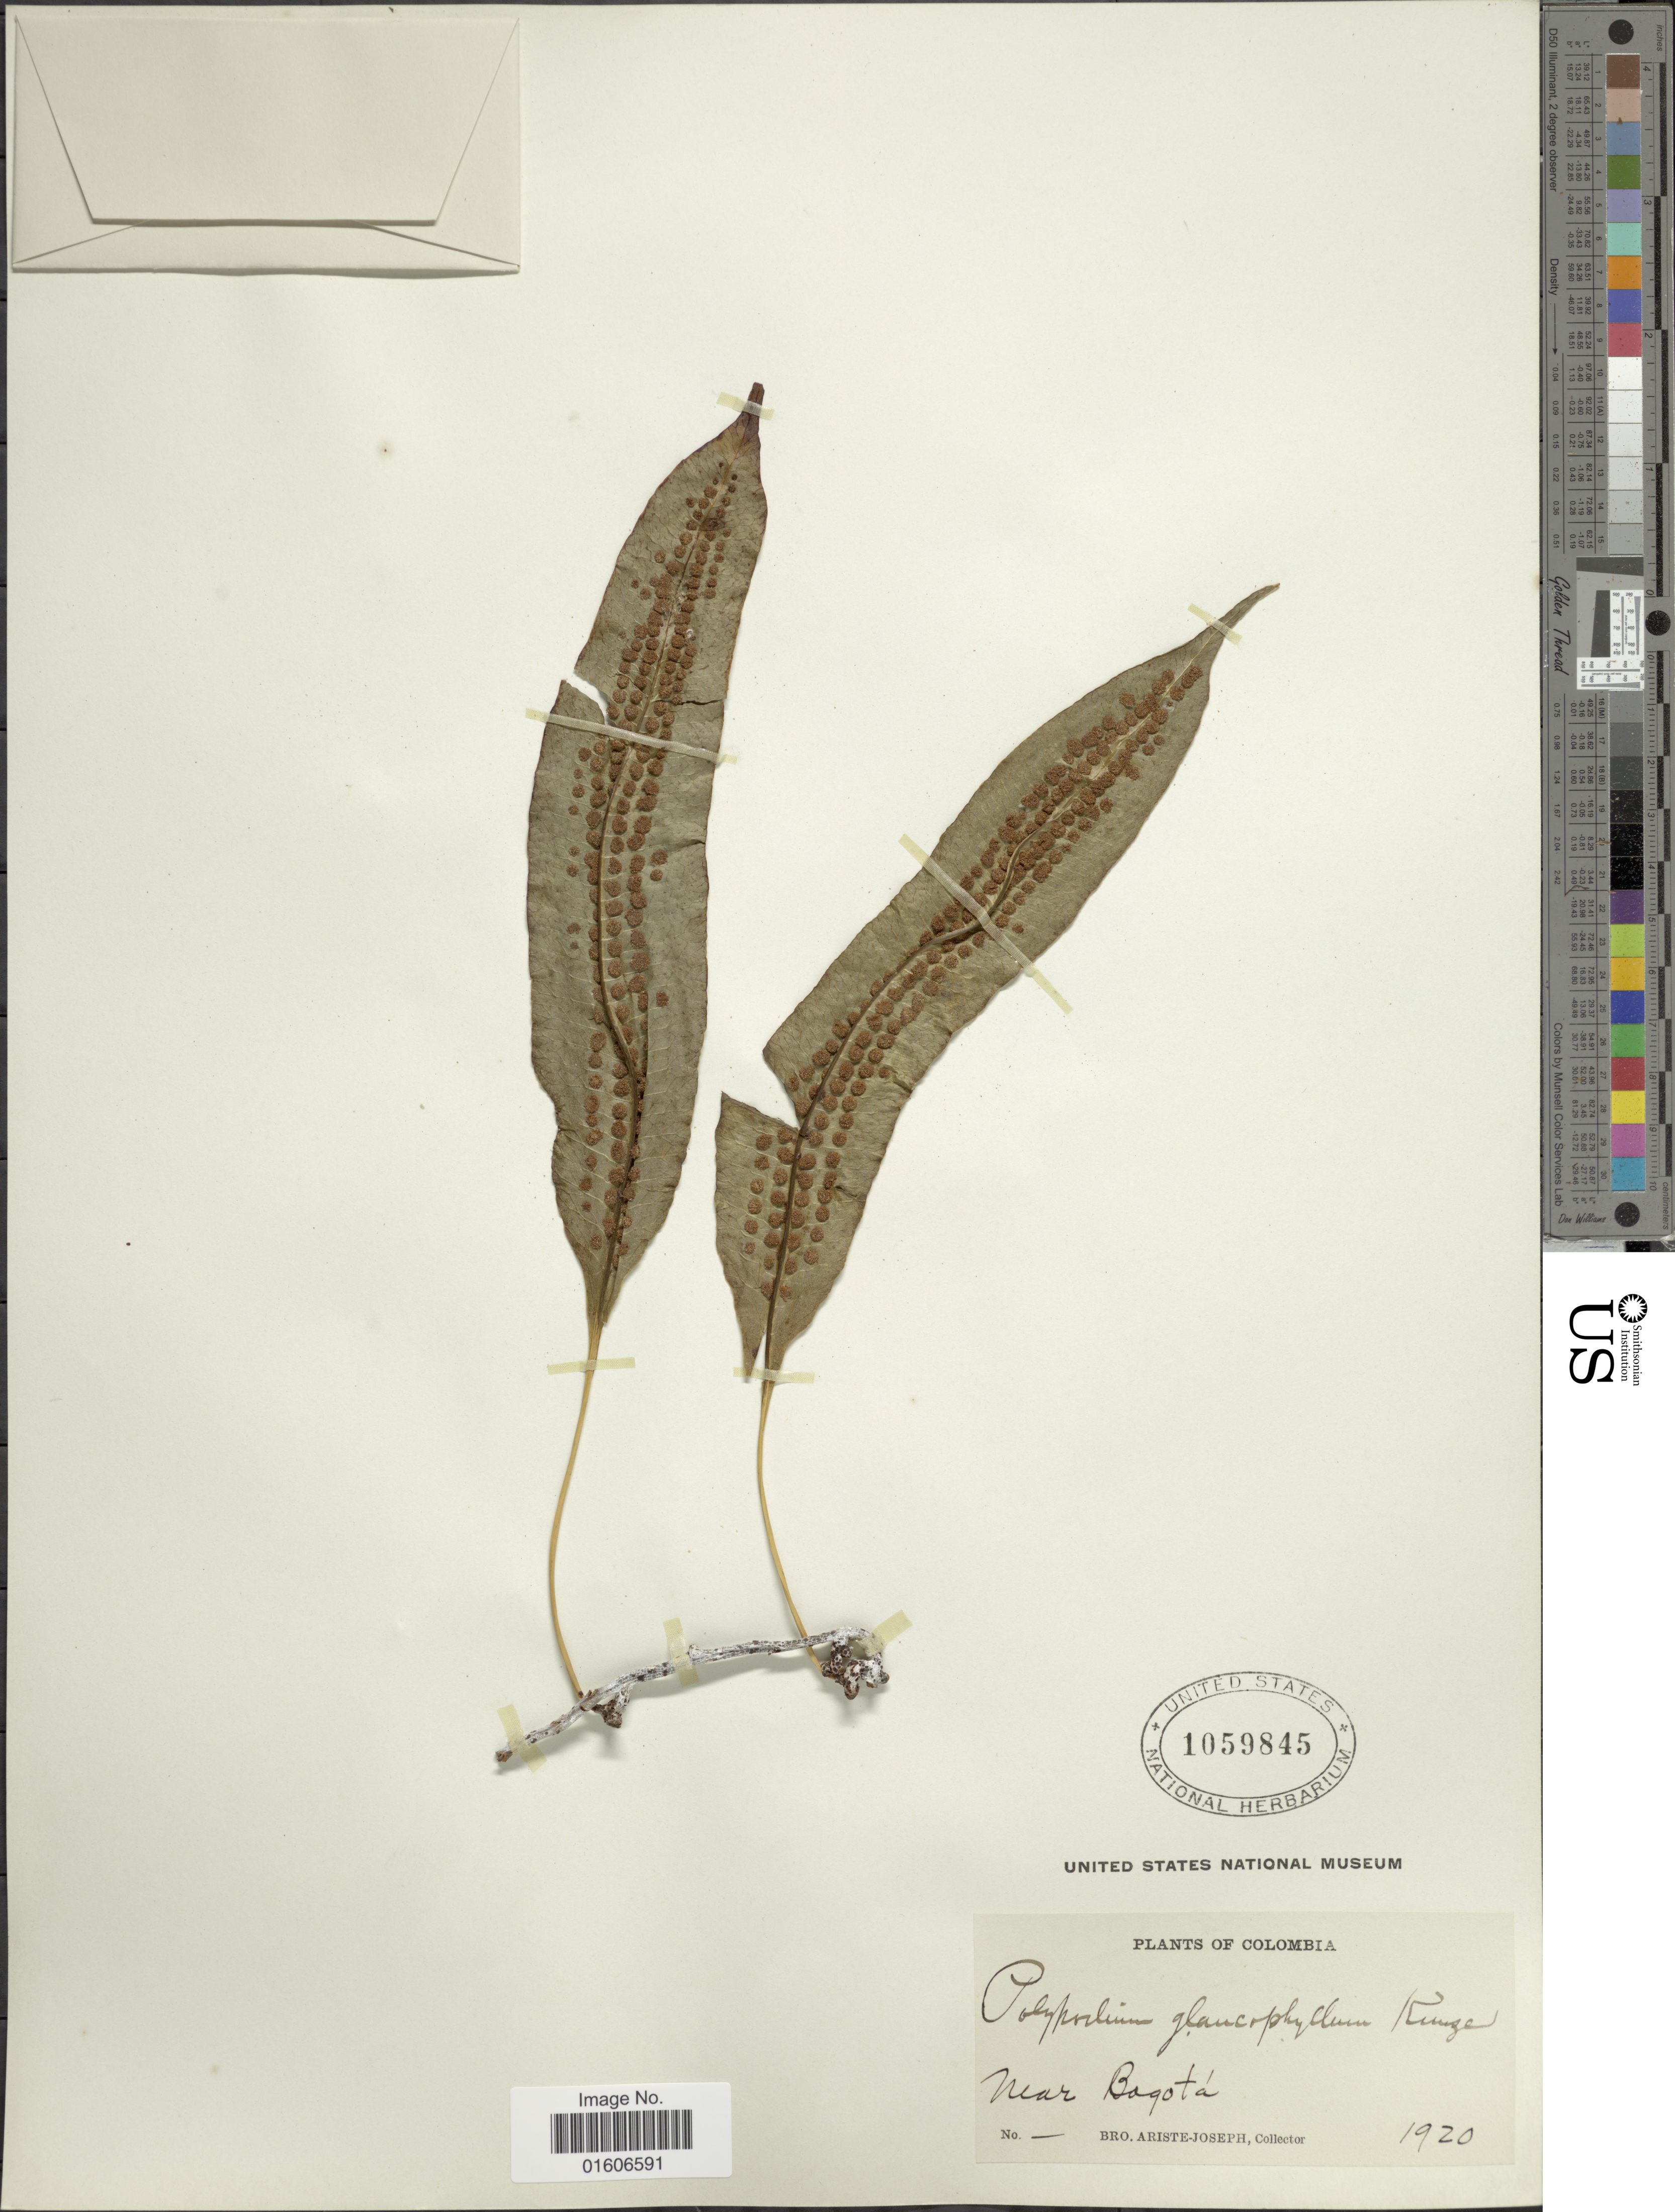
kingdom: Plantae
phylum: Tracheophyta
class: Polypodiopsida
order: Polypodiales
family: Polypodiaceae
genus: Serpocaulon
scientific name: Serpocaulon levigatum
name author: (Cav.) A.R. Sm.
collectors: Bro. Ariste-Joseph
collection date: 1920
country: Colombia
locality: Near Bogotá.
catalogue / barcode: US 1059845